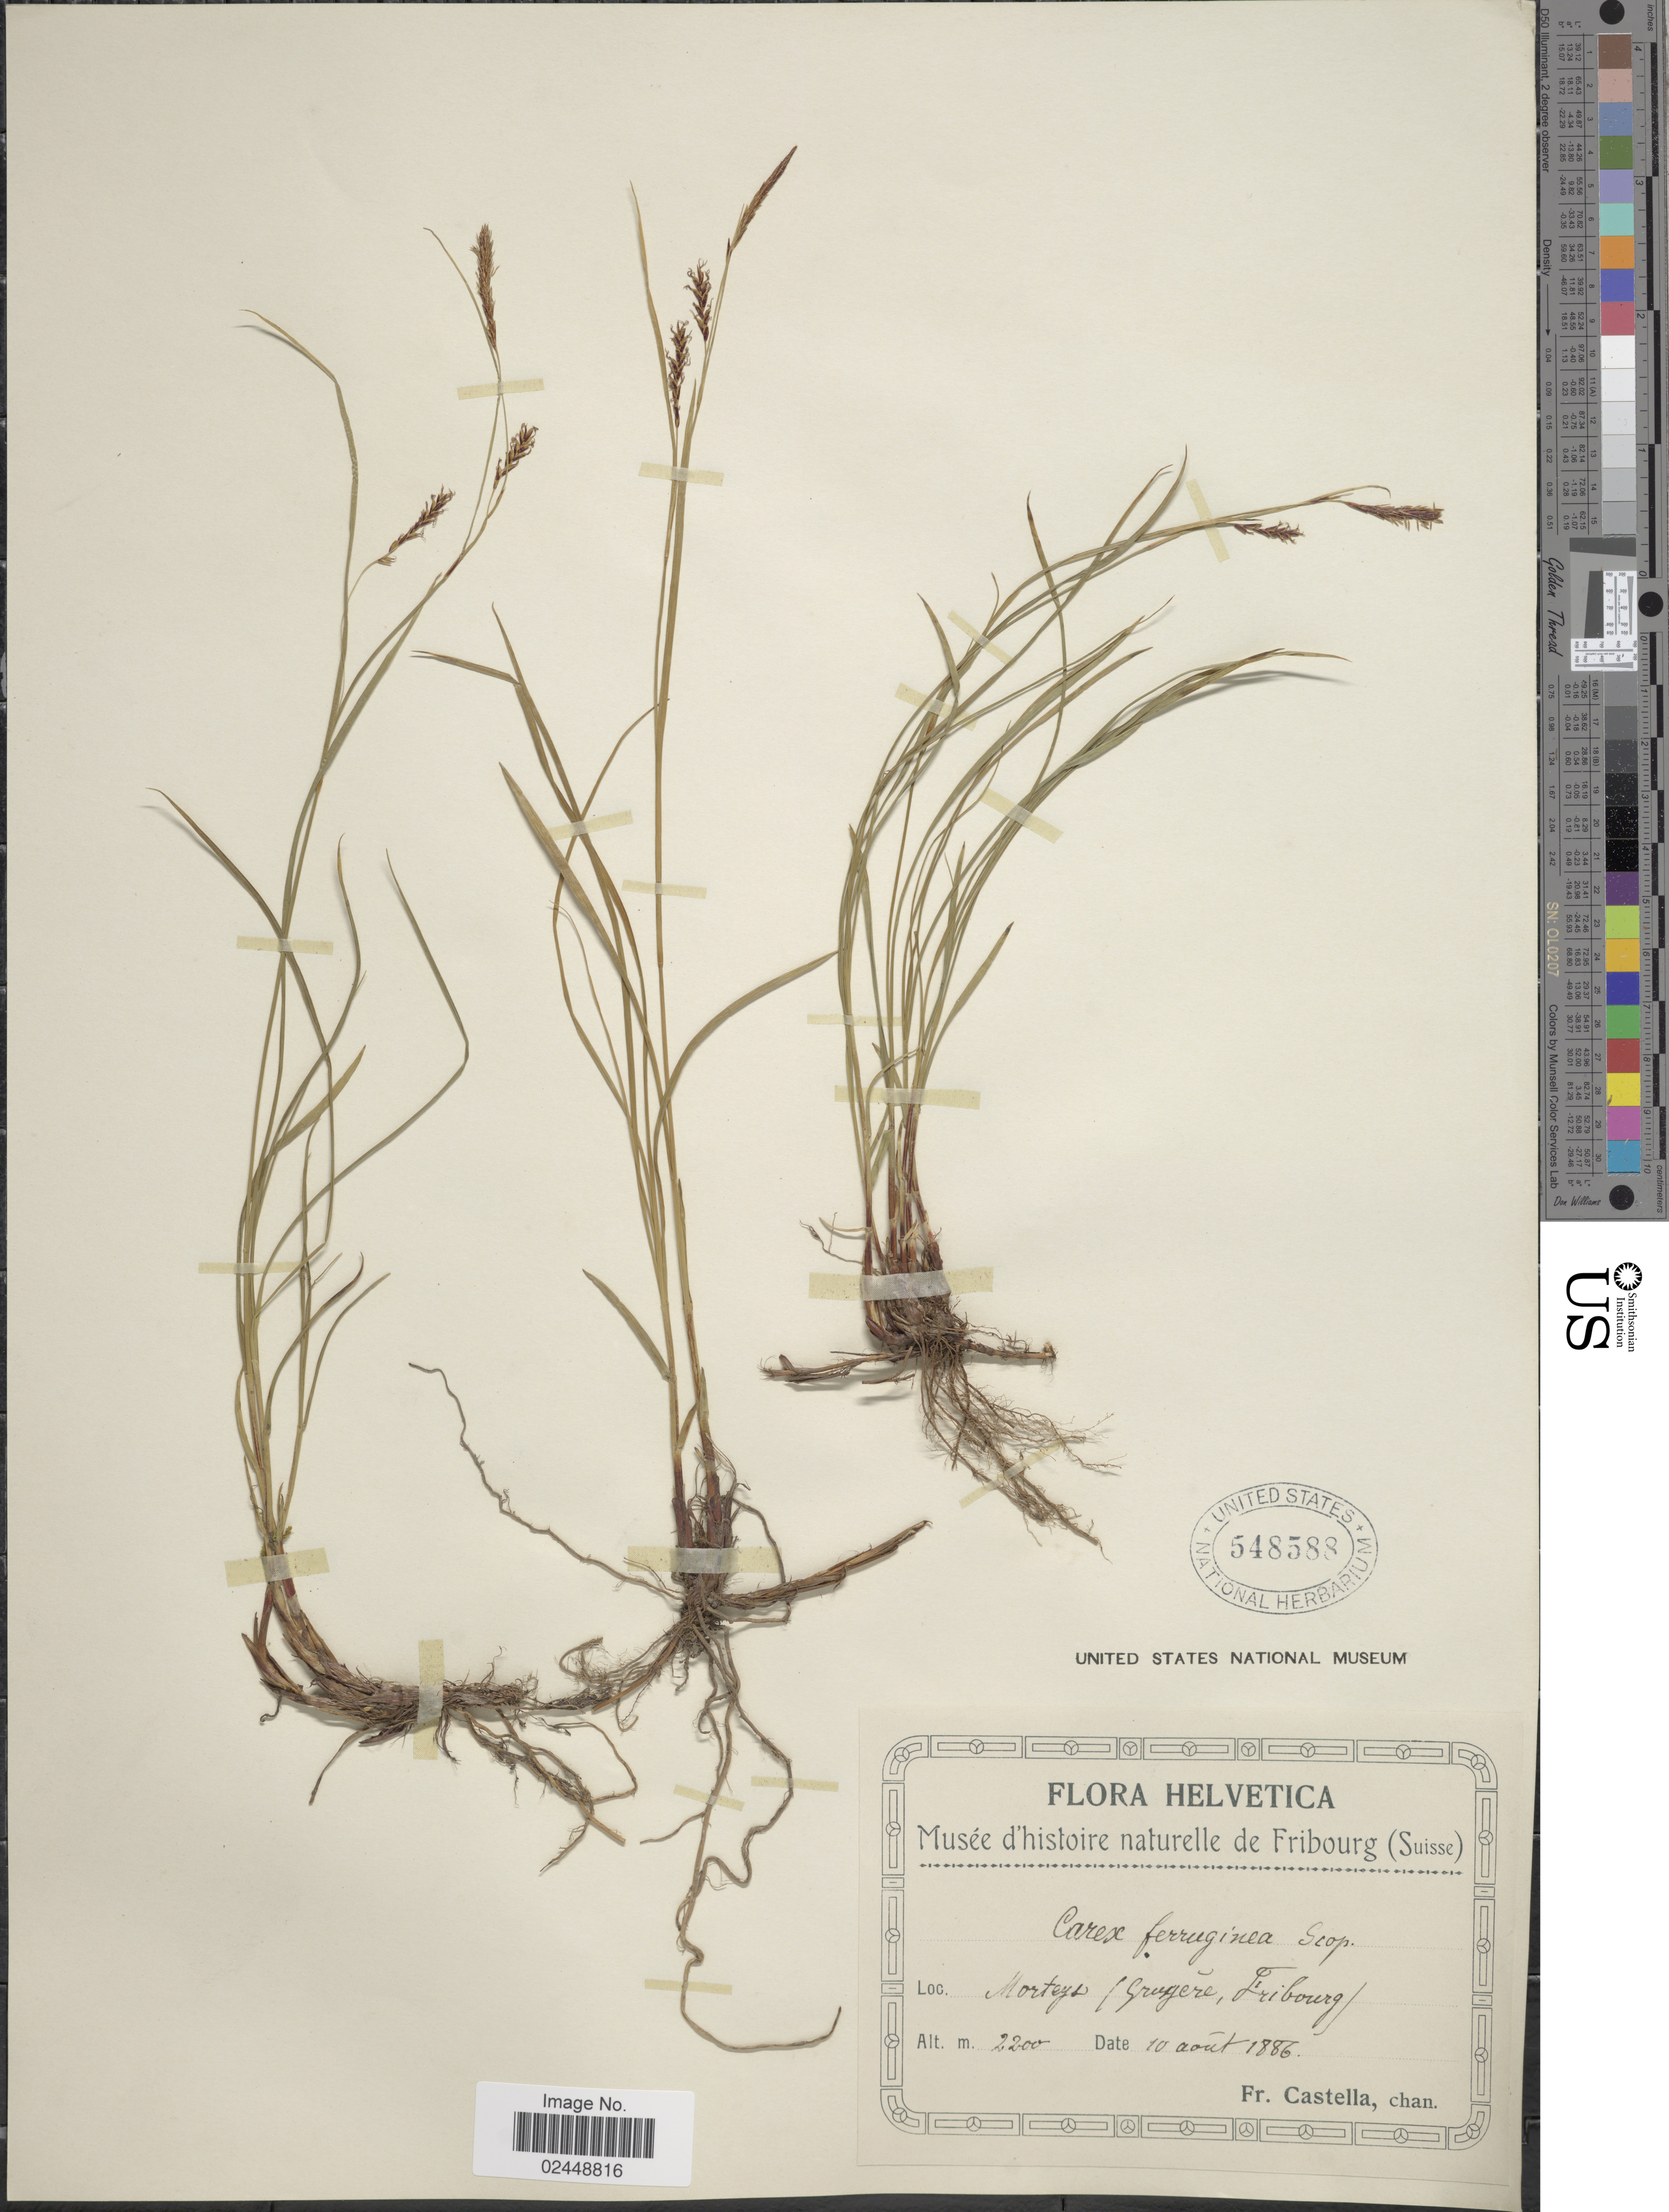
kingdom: Plantae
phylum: Tracheophyta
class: Liliopsida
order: Poales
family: Cyperaceae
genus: Carex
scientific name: Carex ferruginea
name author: Scop.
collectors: Fr. Castella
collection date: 1886-08-10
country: Switzerland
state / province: Fribourg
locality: Morteys (Gruyère)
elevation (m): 2200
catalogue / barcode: US 548588